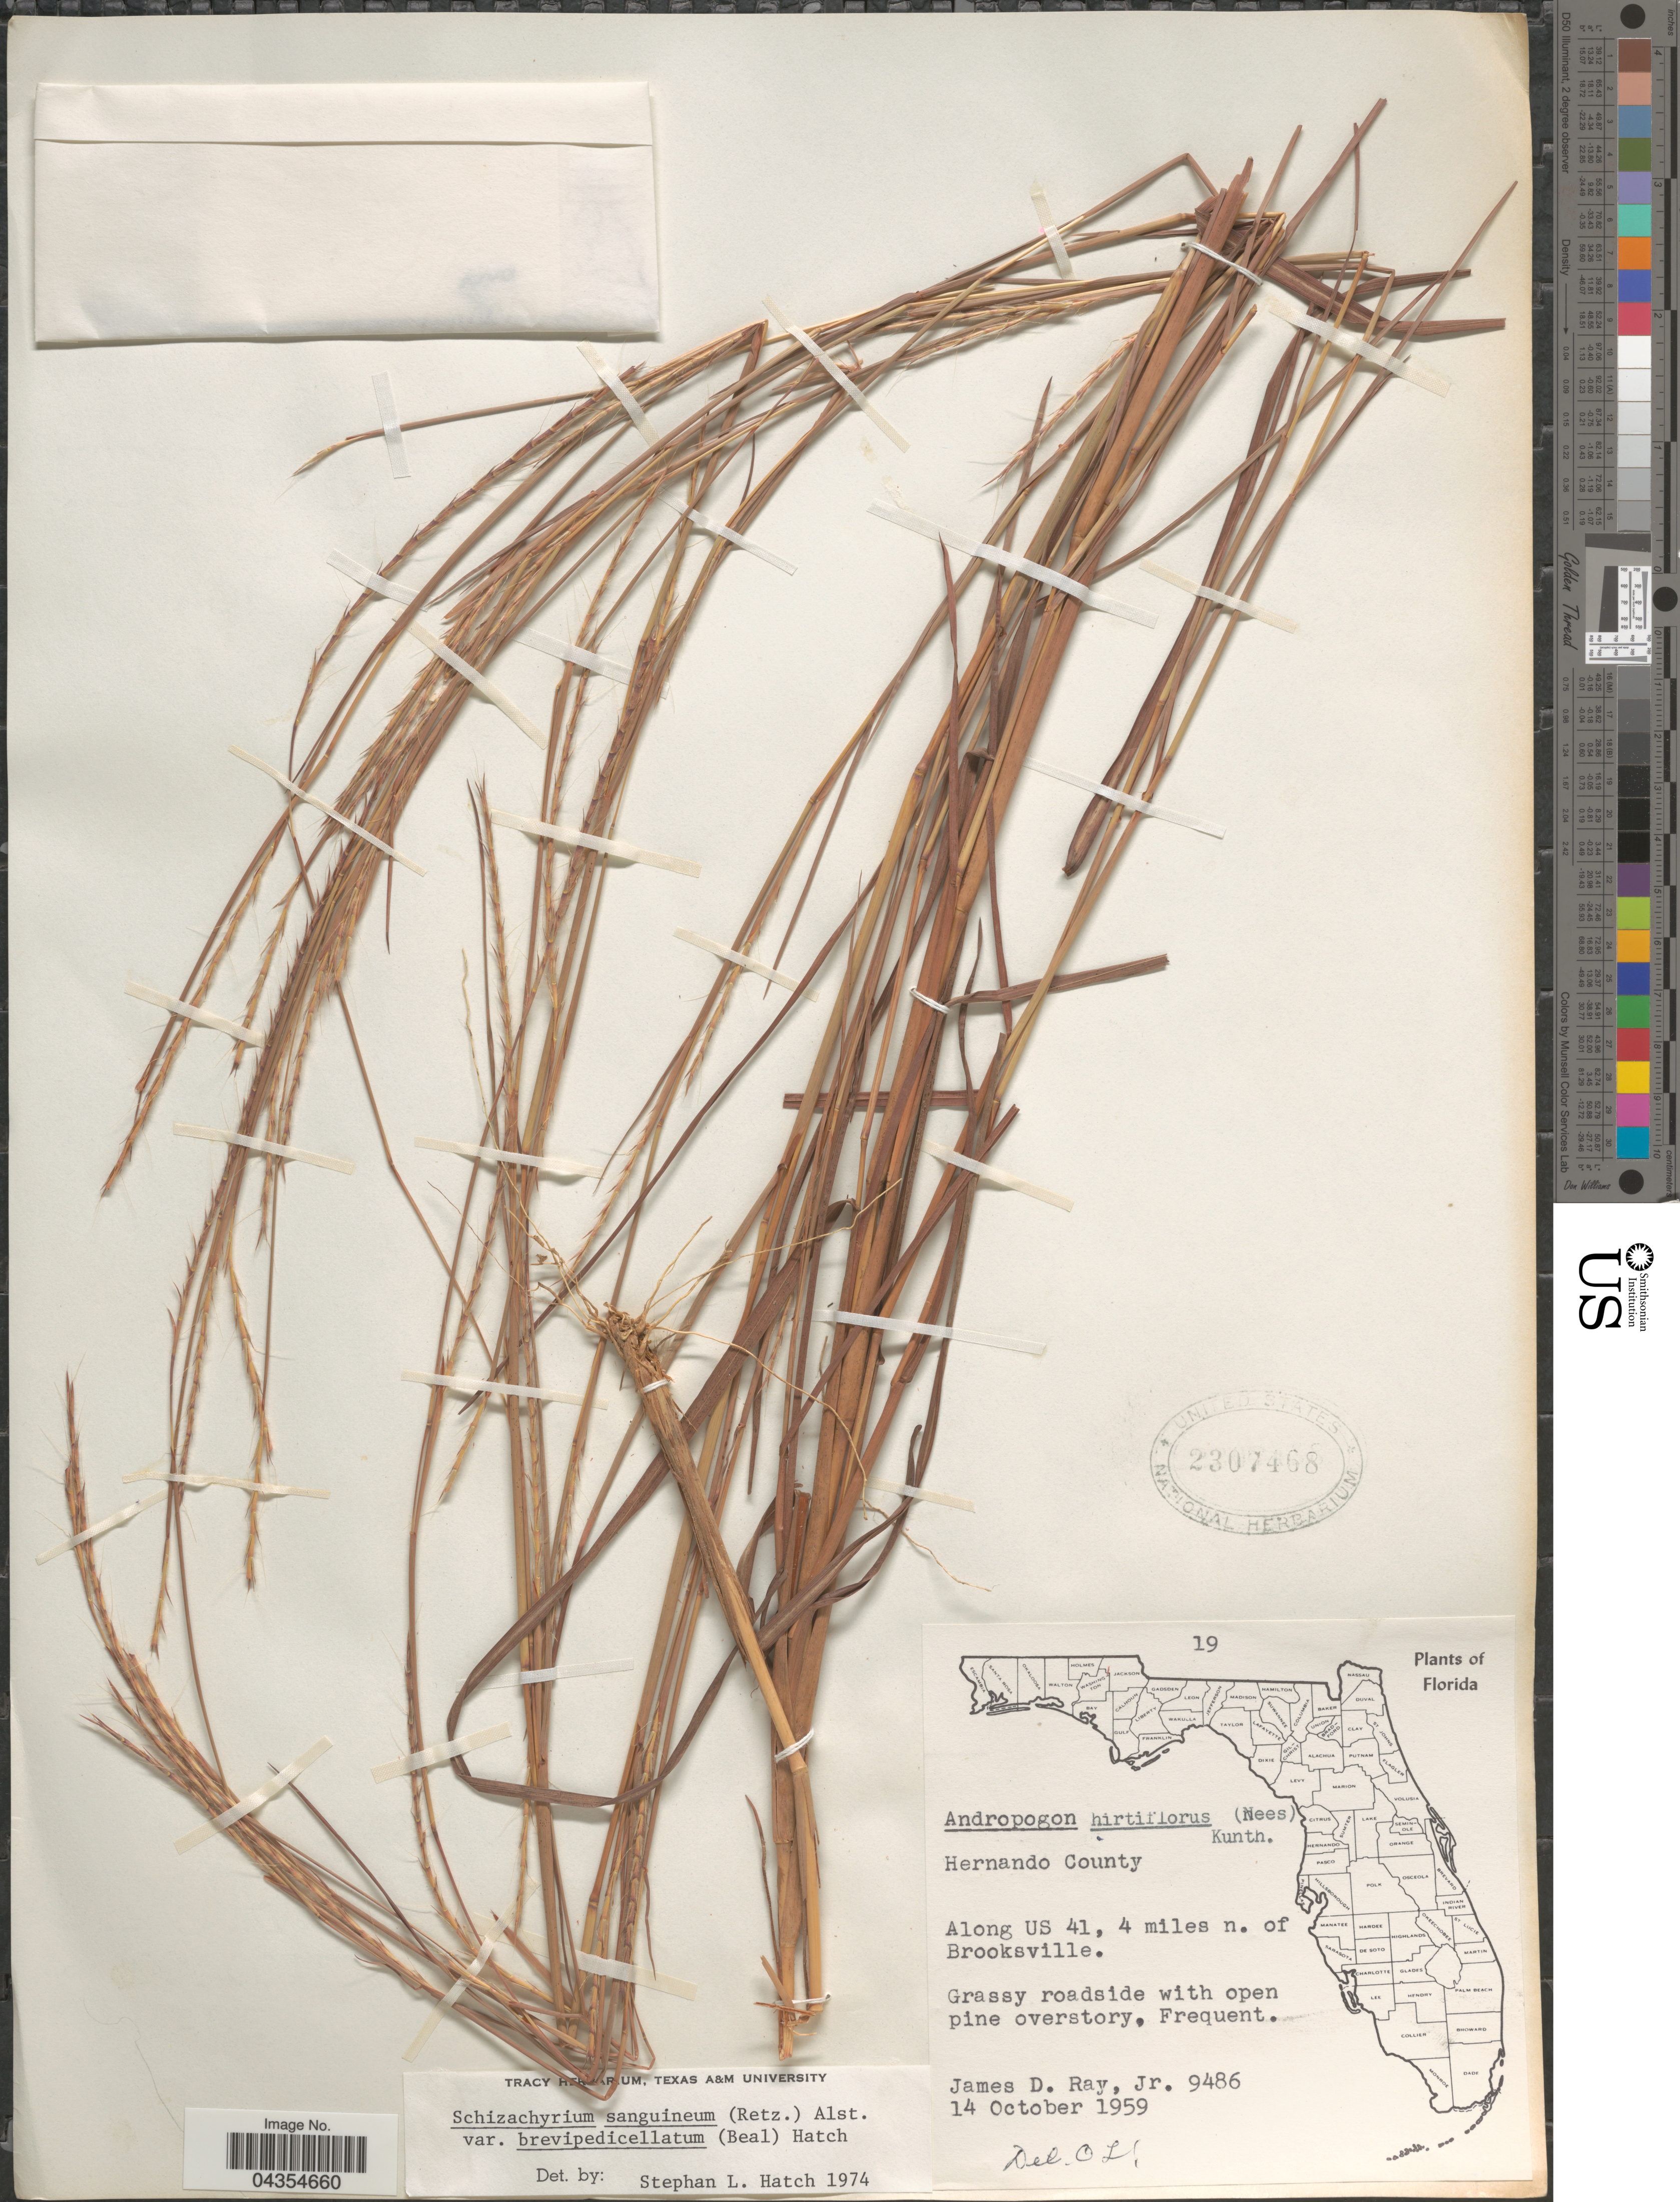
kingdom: Plantae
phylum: Tracheophyta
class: Liliopsida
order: Poales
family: Poaceae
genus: Schizachyrium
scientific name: Schizachyrium sanguineum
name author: (Retz.) Alston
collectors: J. D. Ray Jr.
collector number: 9486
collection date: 1959-10-14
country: United States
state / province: Florida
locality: Hernando County. Along US 41, 4 miles n. of Brooksville.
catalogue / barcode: US 2307468